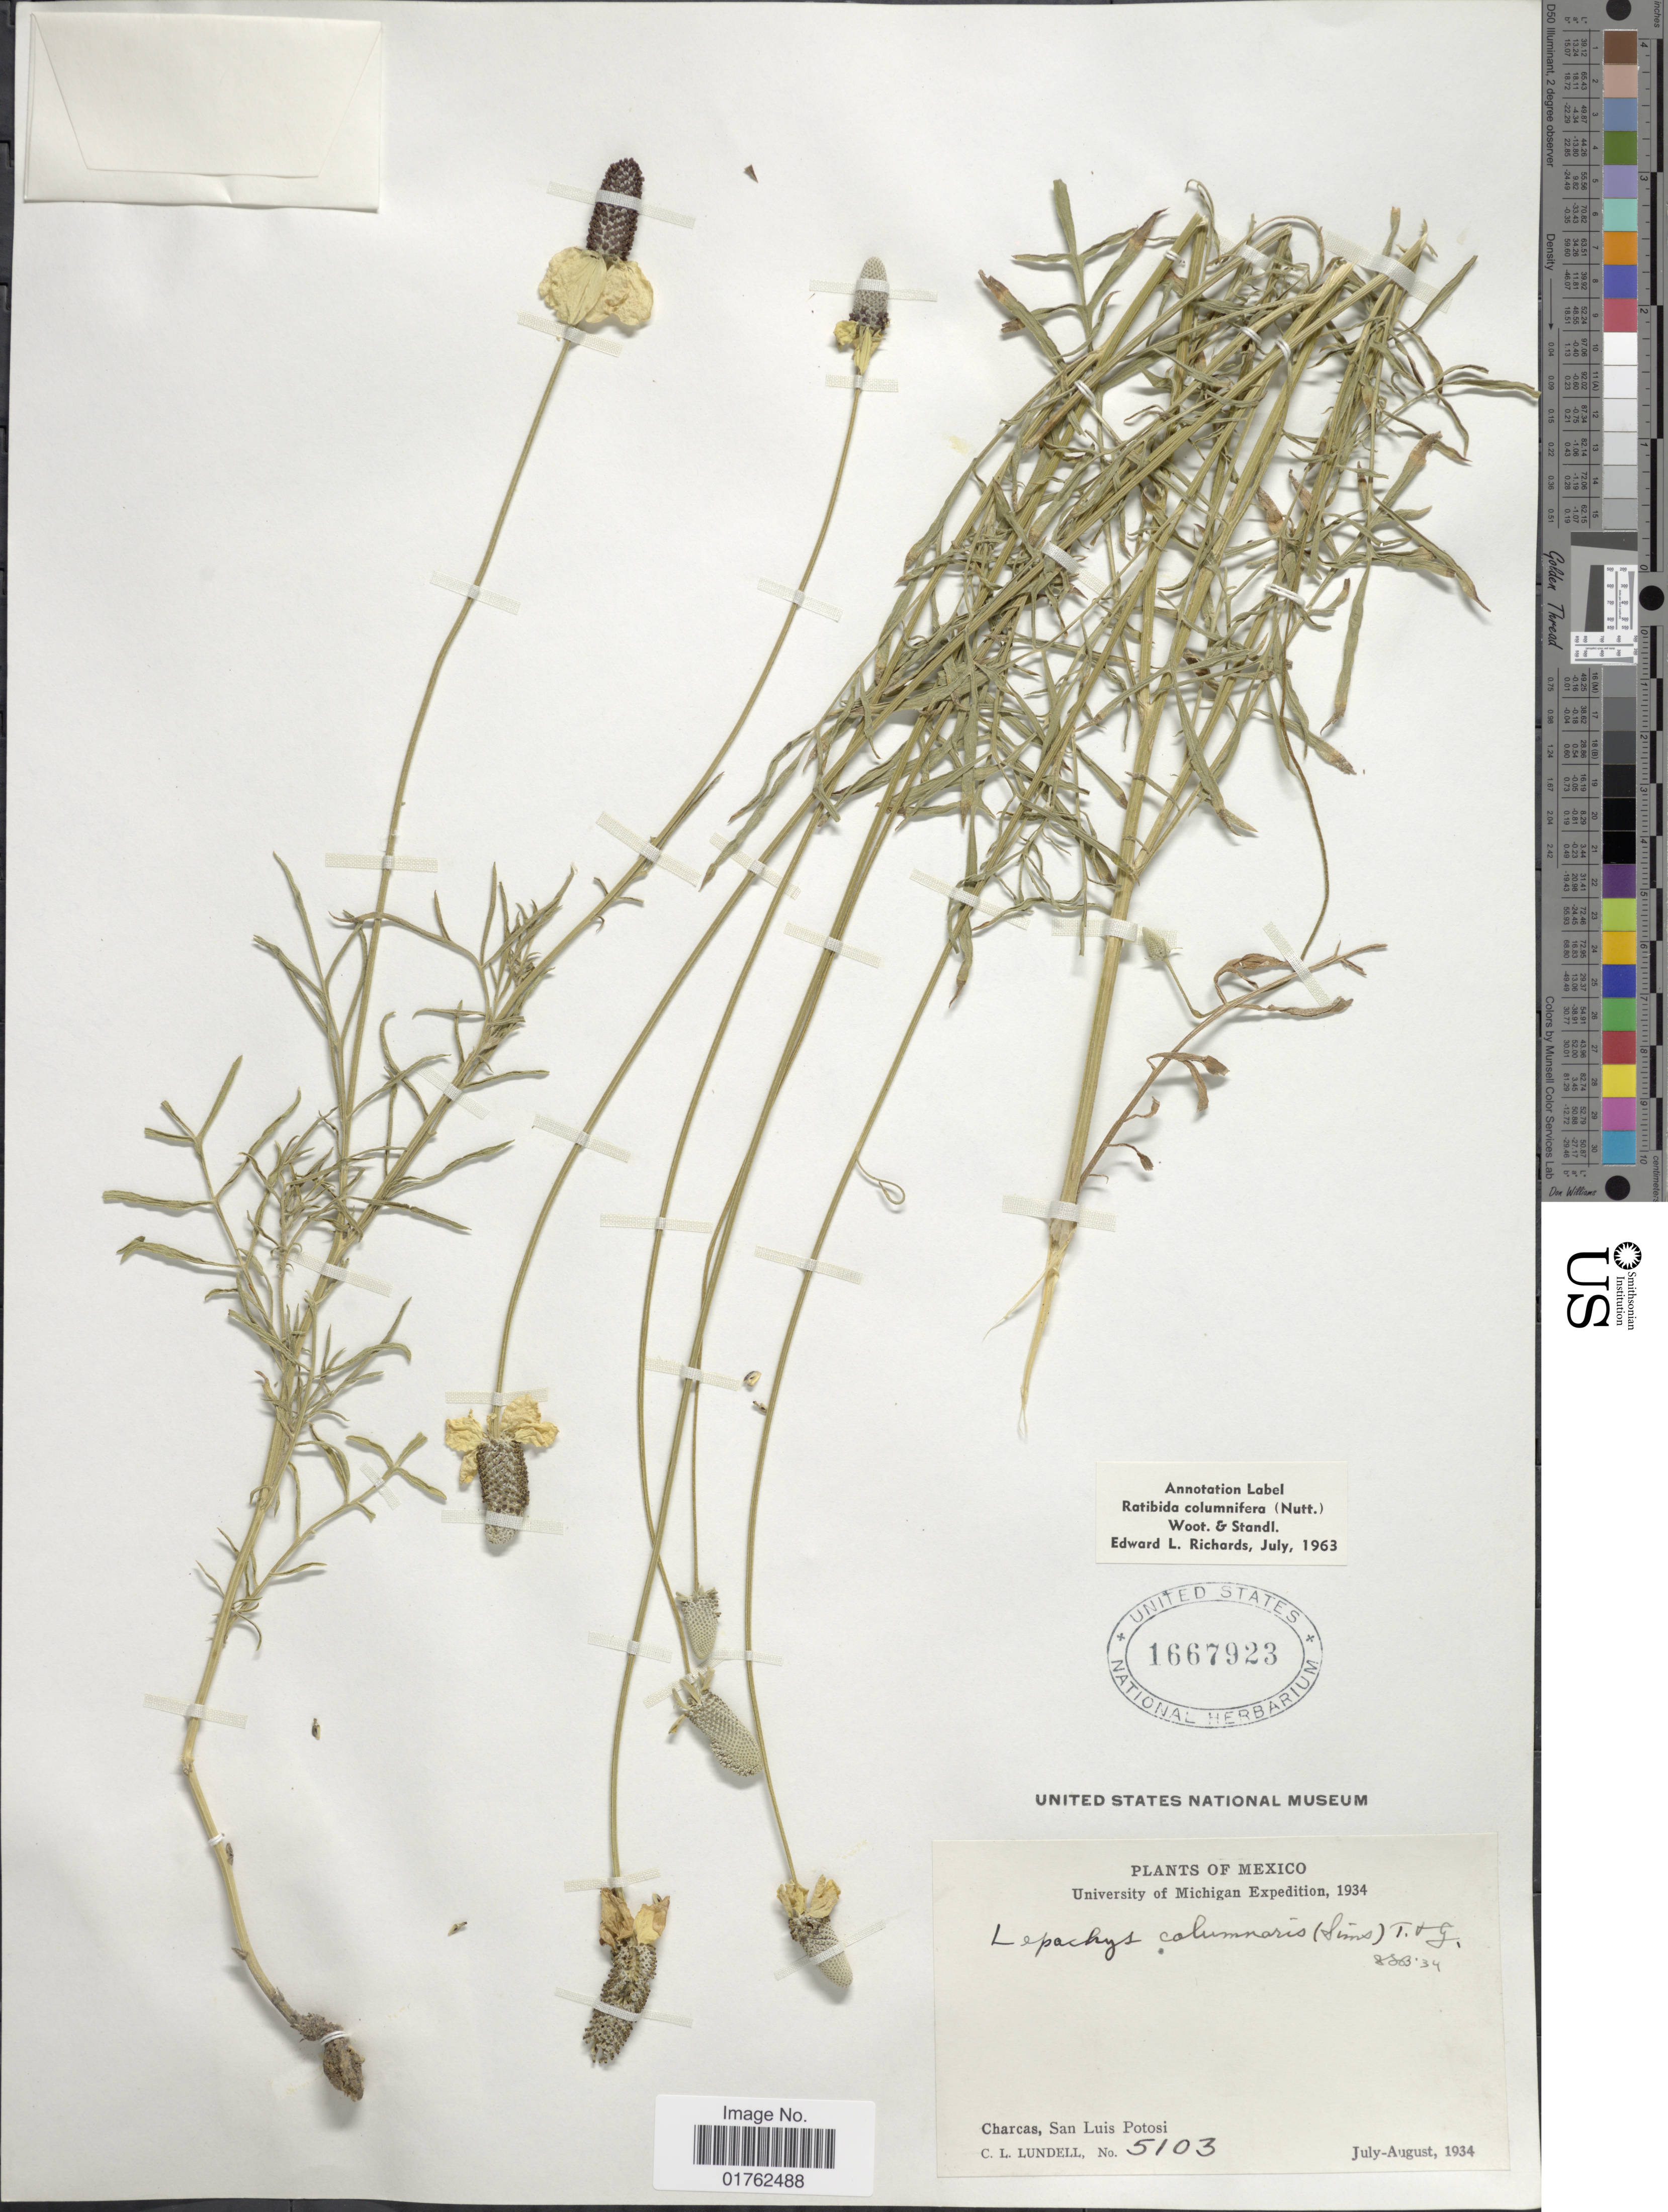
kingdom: Plantae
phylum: Tracheophyta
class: Magnoliopsida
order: Asterales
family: Asteraceae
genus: Ratibida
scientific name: Ratibida columnaris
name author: (Pursh) D. Don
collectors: C. L. Lundell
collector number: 5103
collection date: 1934-07/1934-08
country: Mexico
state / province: San Luis Potosí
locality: Charcas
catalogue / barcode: US 1667923